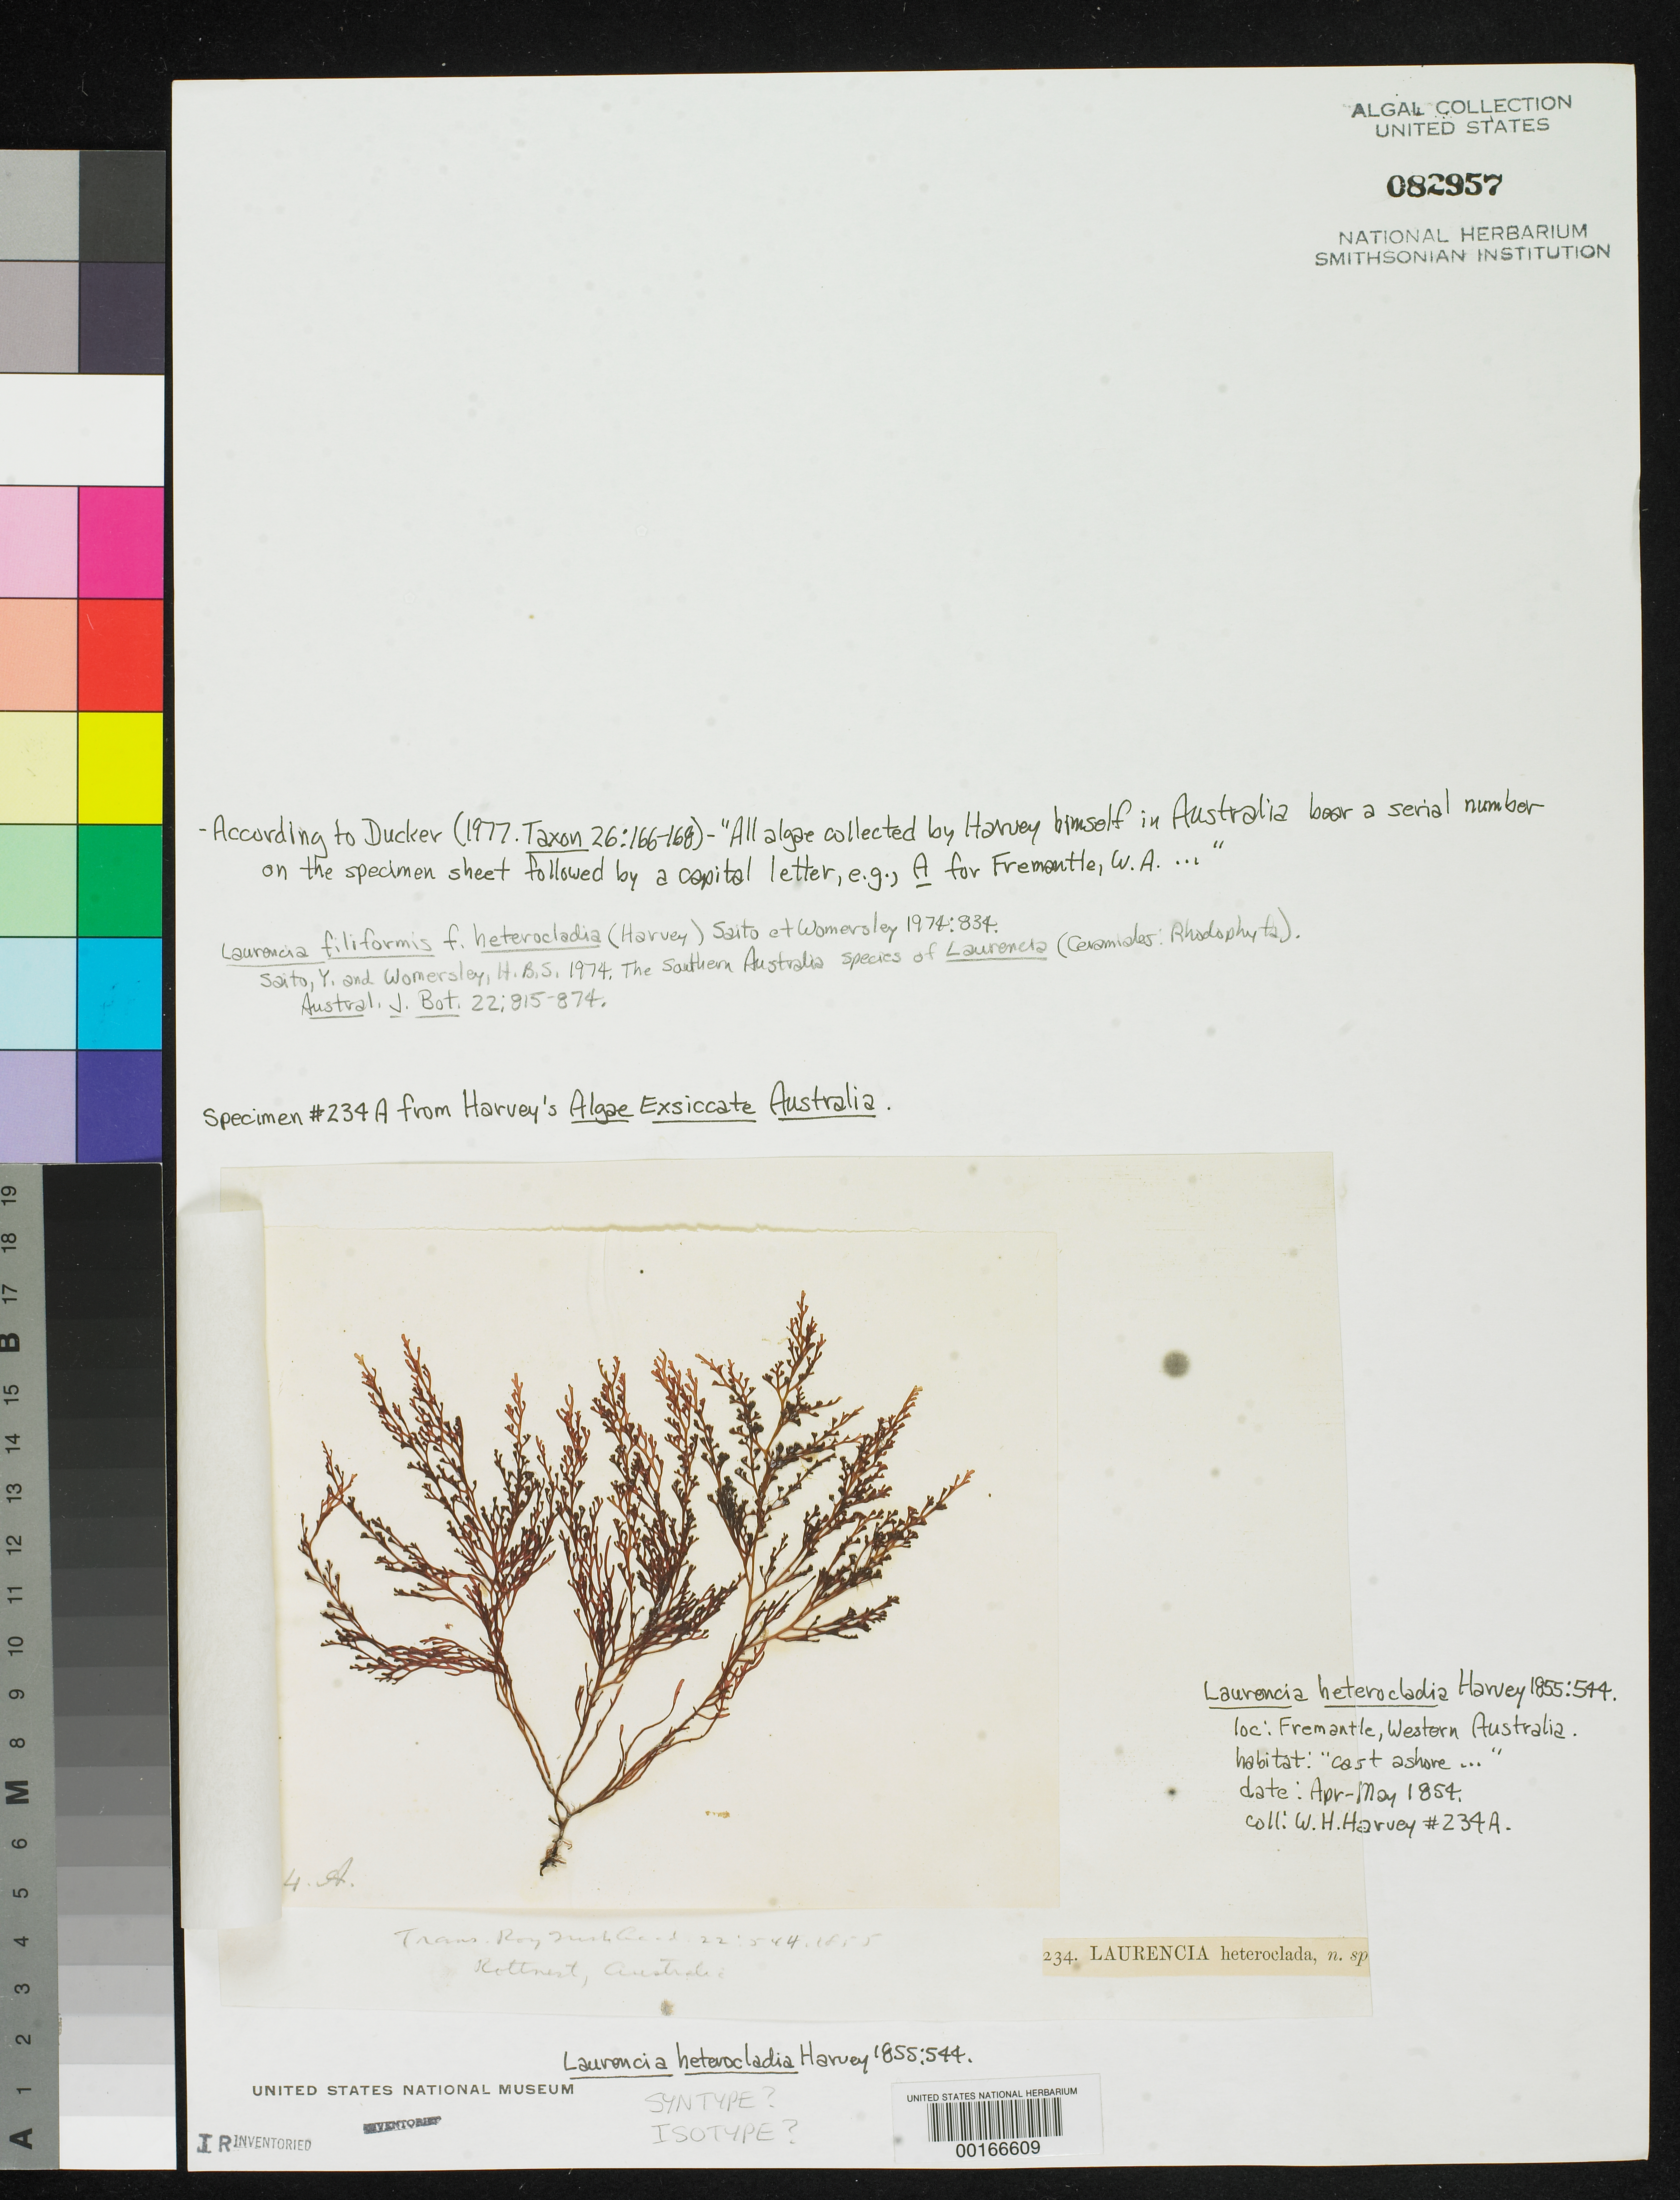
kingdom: Plantae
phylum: Rhodophyta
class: Florideophyceae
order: Ceramiales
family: Rhodomelaceae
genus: Laurencia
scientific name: Laurencia heteroclada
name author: Harv.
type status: Isotype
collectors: W. Harvey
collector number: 234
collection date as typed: Apr 1854 to -- May 1854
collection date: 1854-04/1854-05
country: Australia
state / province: Western Australia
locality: Fremantle.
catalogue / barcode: US 82957